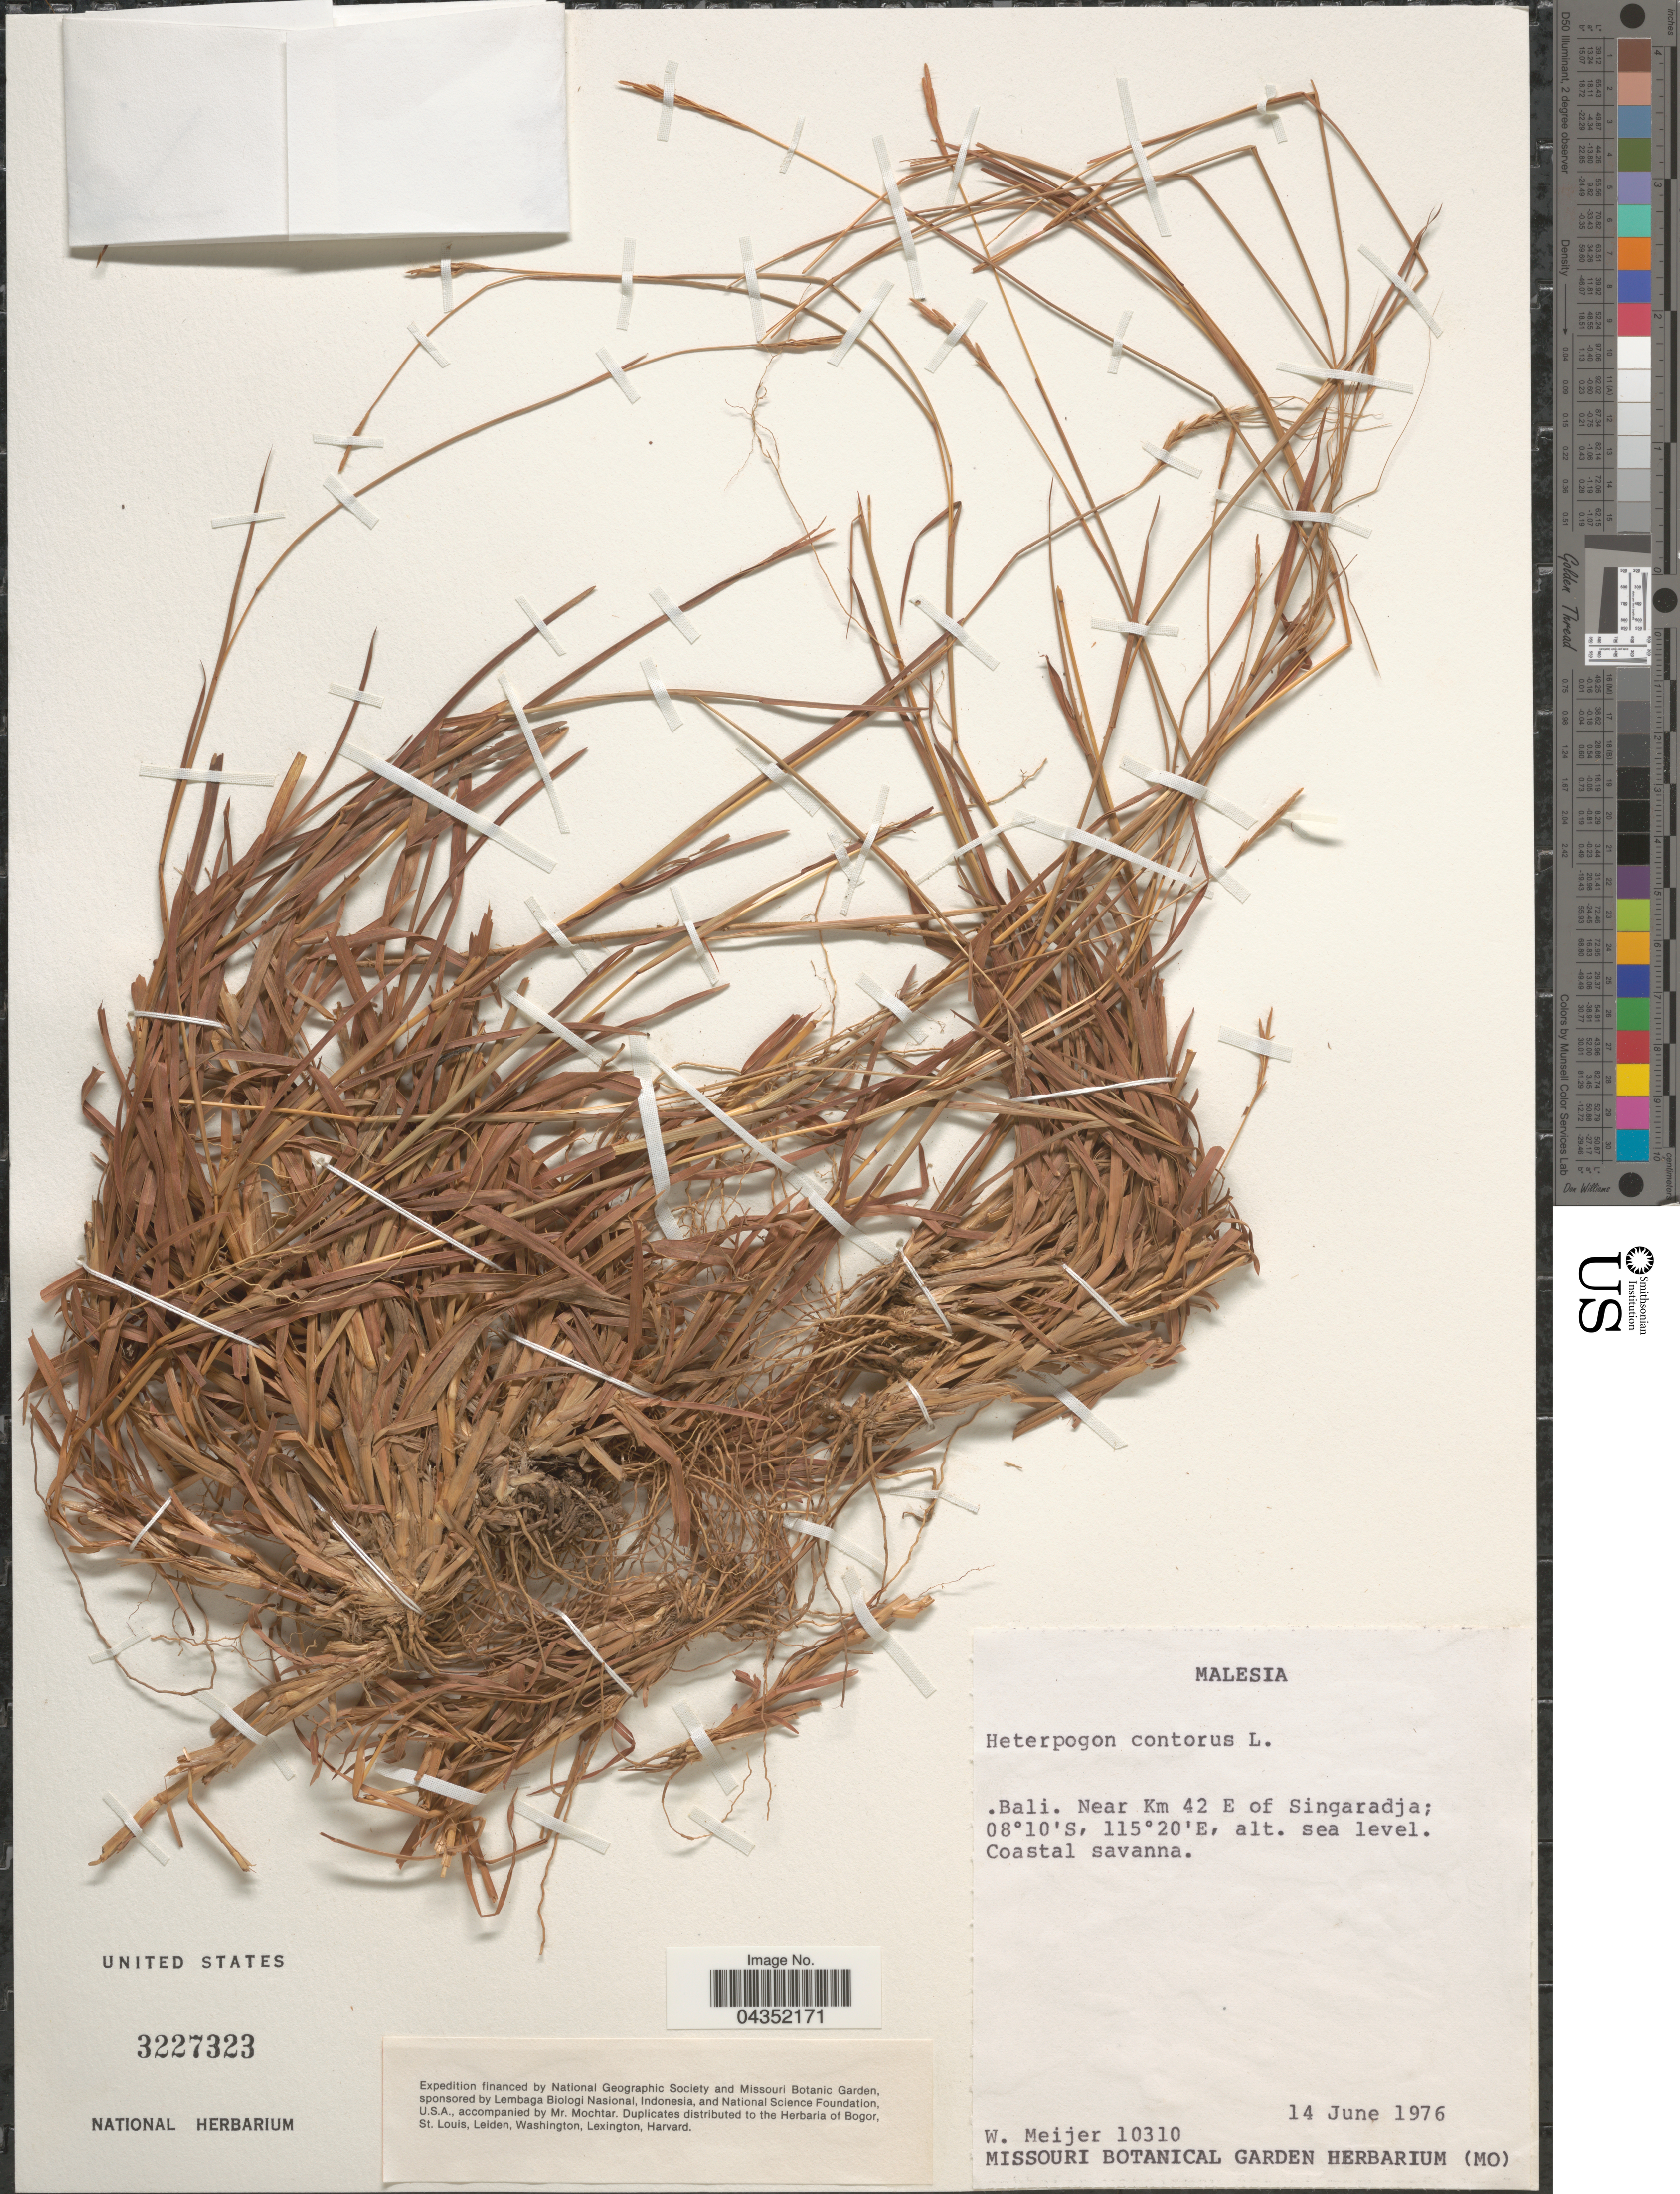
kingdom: Plantae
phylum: Tracheophyta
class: Liliopsida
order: Poales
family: Poaceae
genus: Heteropogon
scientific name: Heteropogon contortus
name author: (L.) P. Beauv. ex Roem. & Schult.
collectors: W. Meijer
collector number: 10310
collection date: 1976-06-14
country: Indonesia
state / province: Nusa Tenggara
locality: Malesia. Bali. Near Km 42 E of Singaradja.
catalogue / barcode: US 3227323